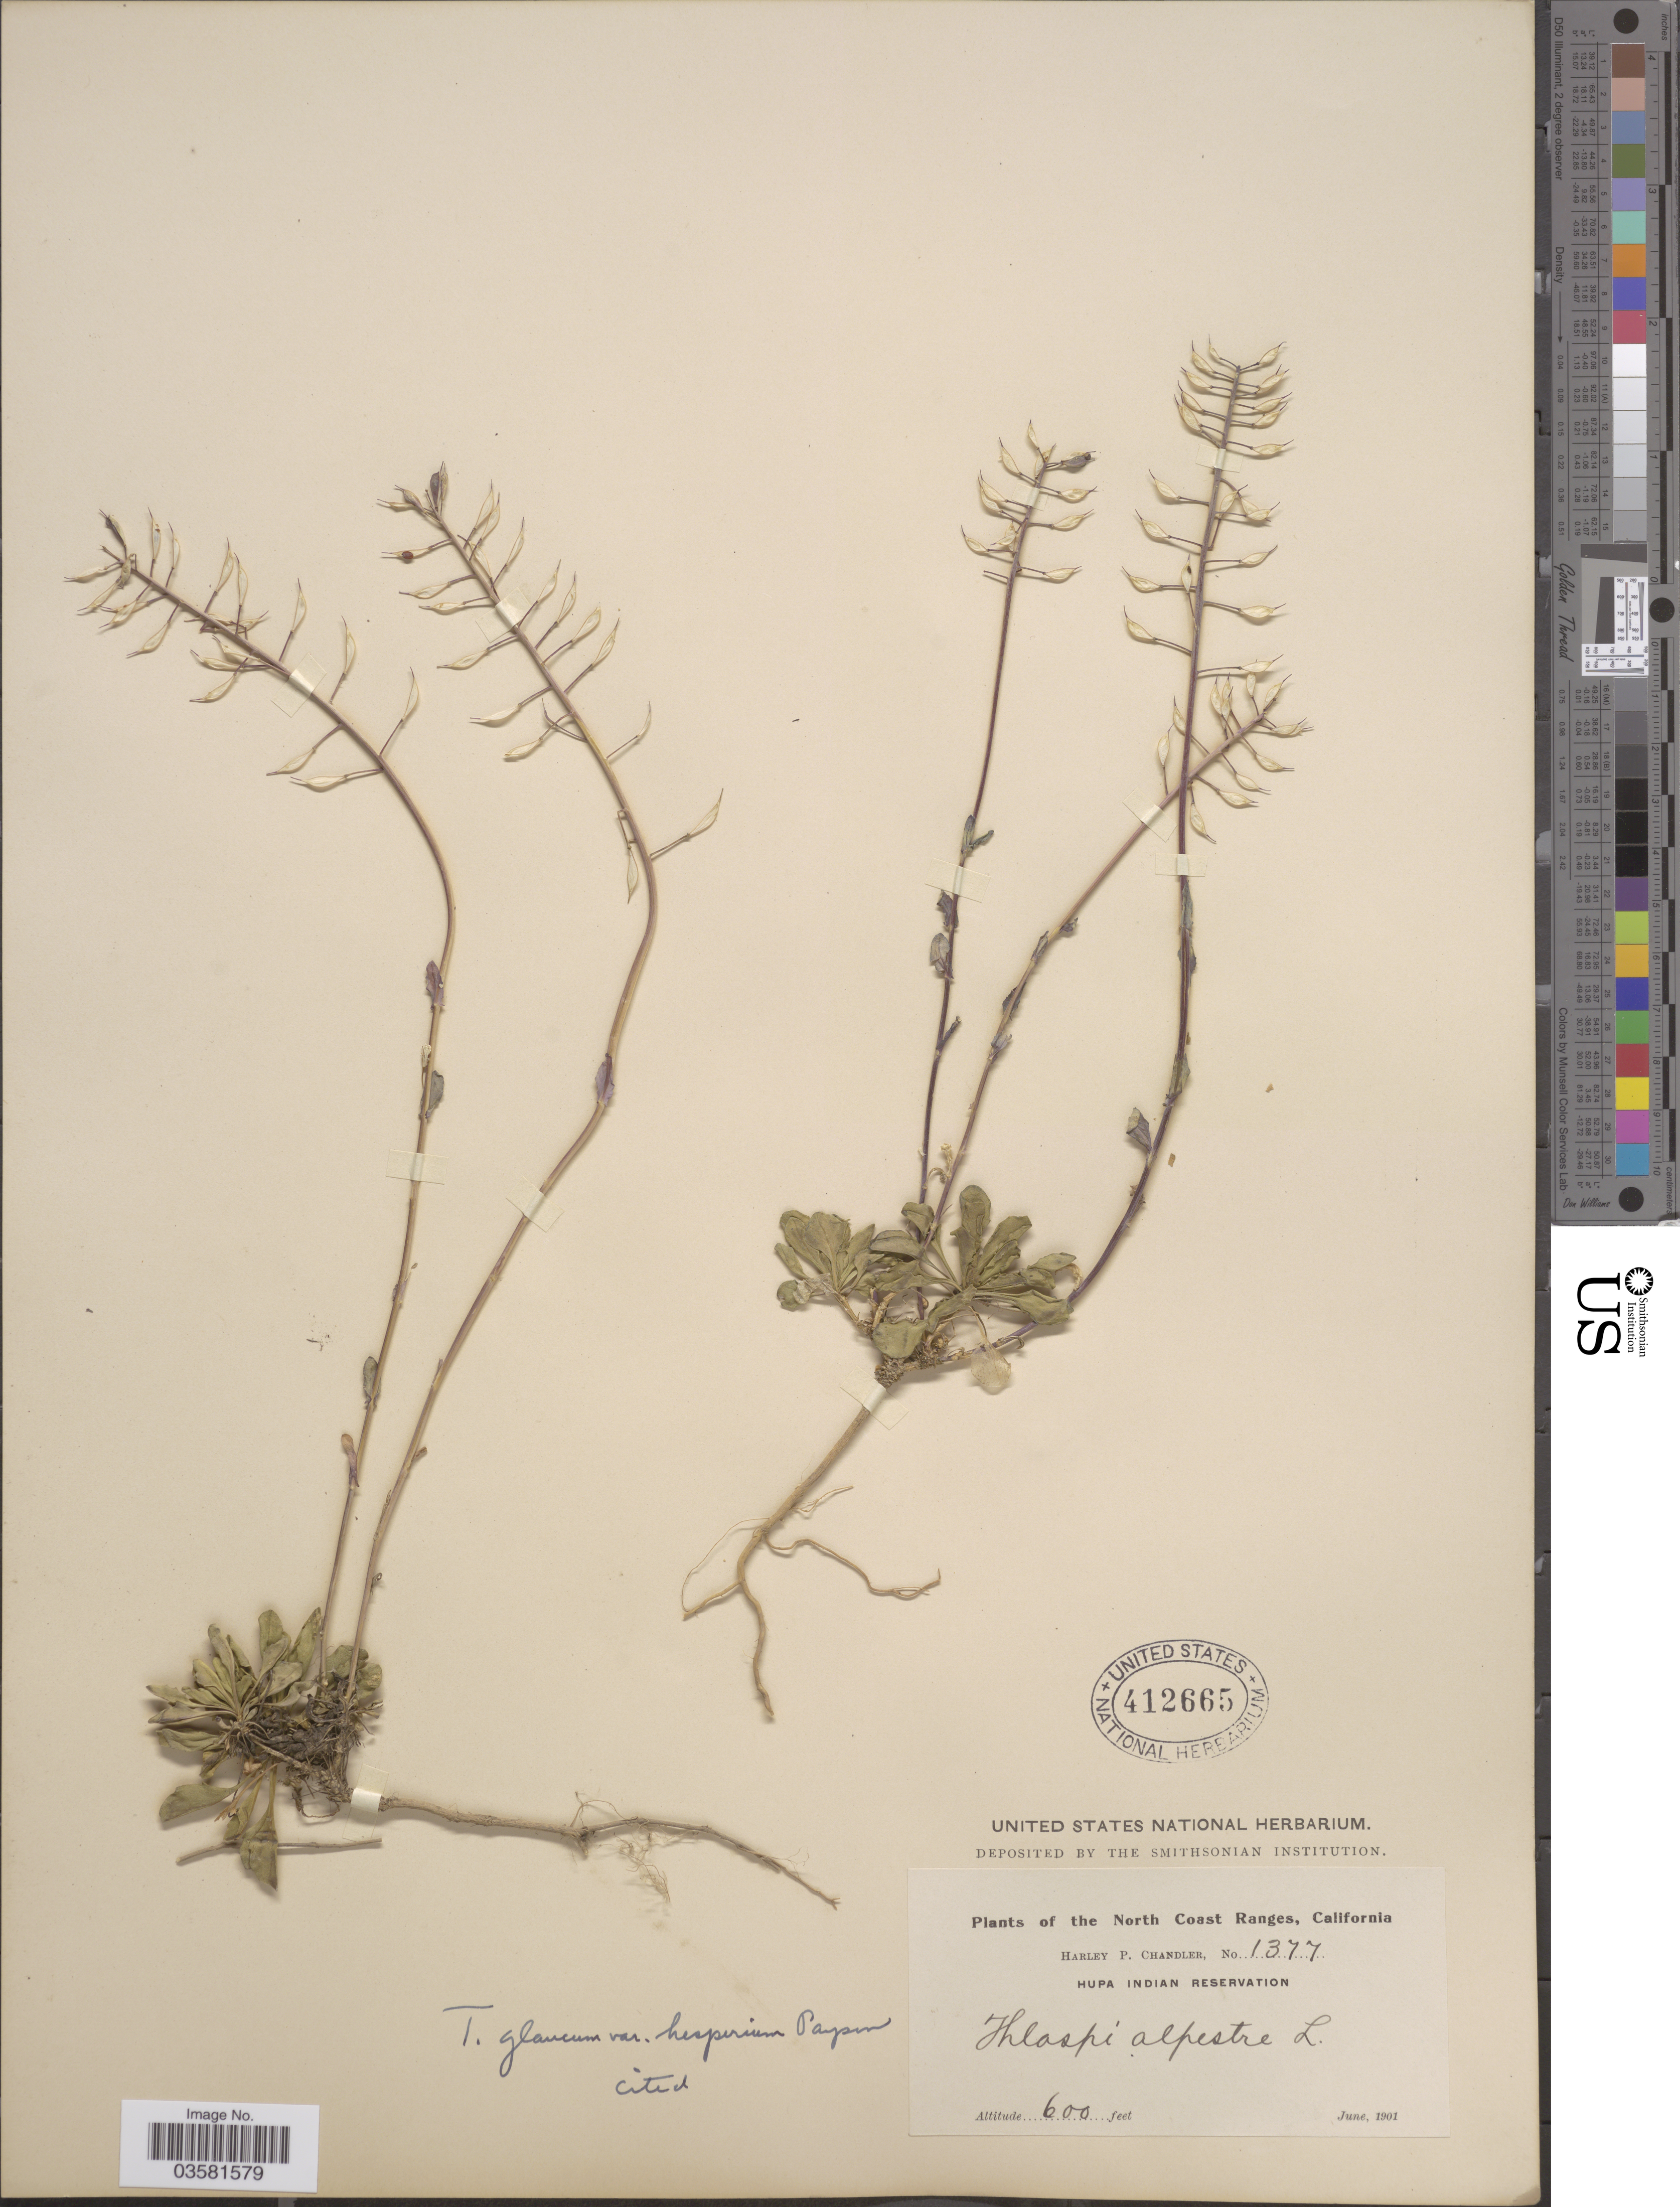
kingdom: Plantae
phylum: Tracheophyta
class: Magnoliopsida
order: Brassicales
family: Brassicaceae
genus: Thlaspi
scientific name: Thlaspi fendleri var. glaucum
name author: (A. Nelson) C.L. Hitchc.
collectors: H. Chandler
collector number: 1377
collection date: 1901-06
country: United States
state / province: California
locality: The North Coast Ranges. Hupa Indian Reservation.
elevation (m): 183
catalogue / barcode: US 412665